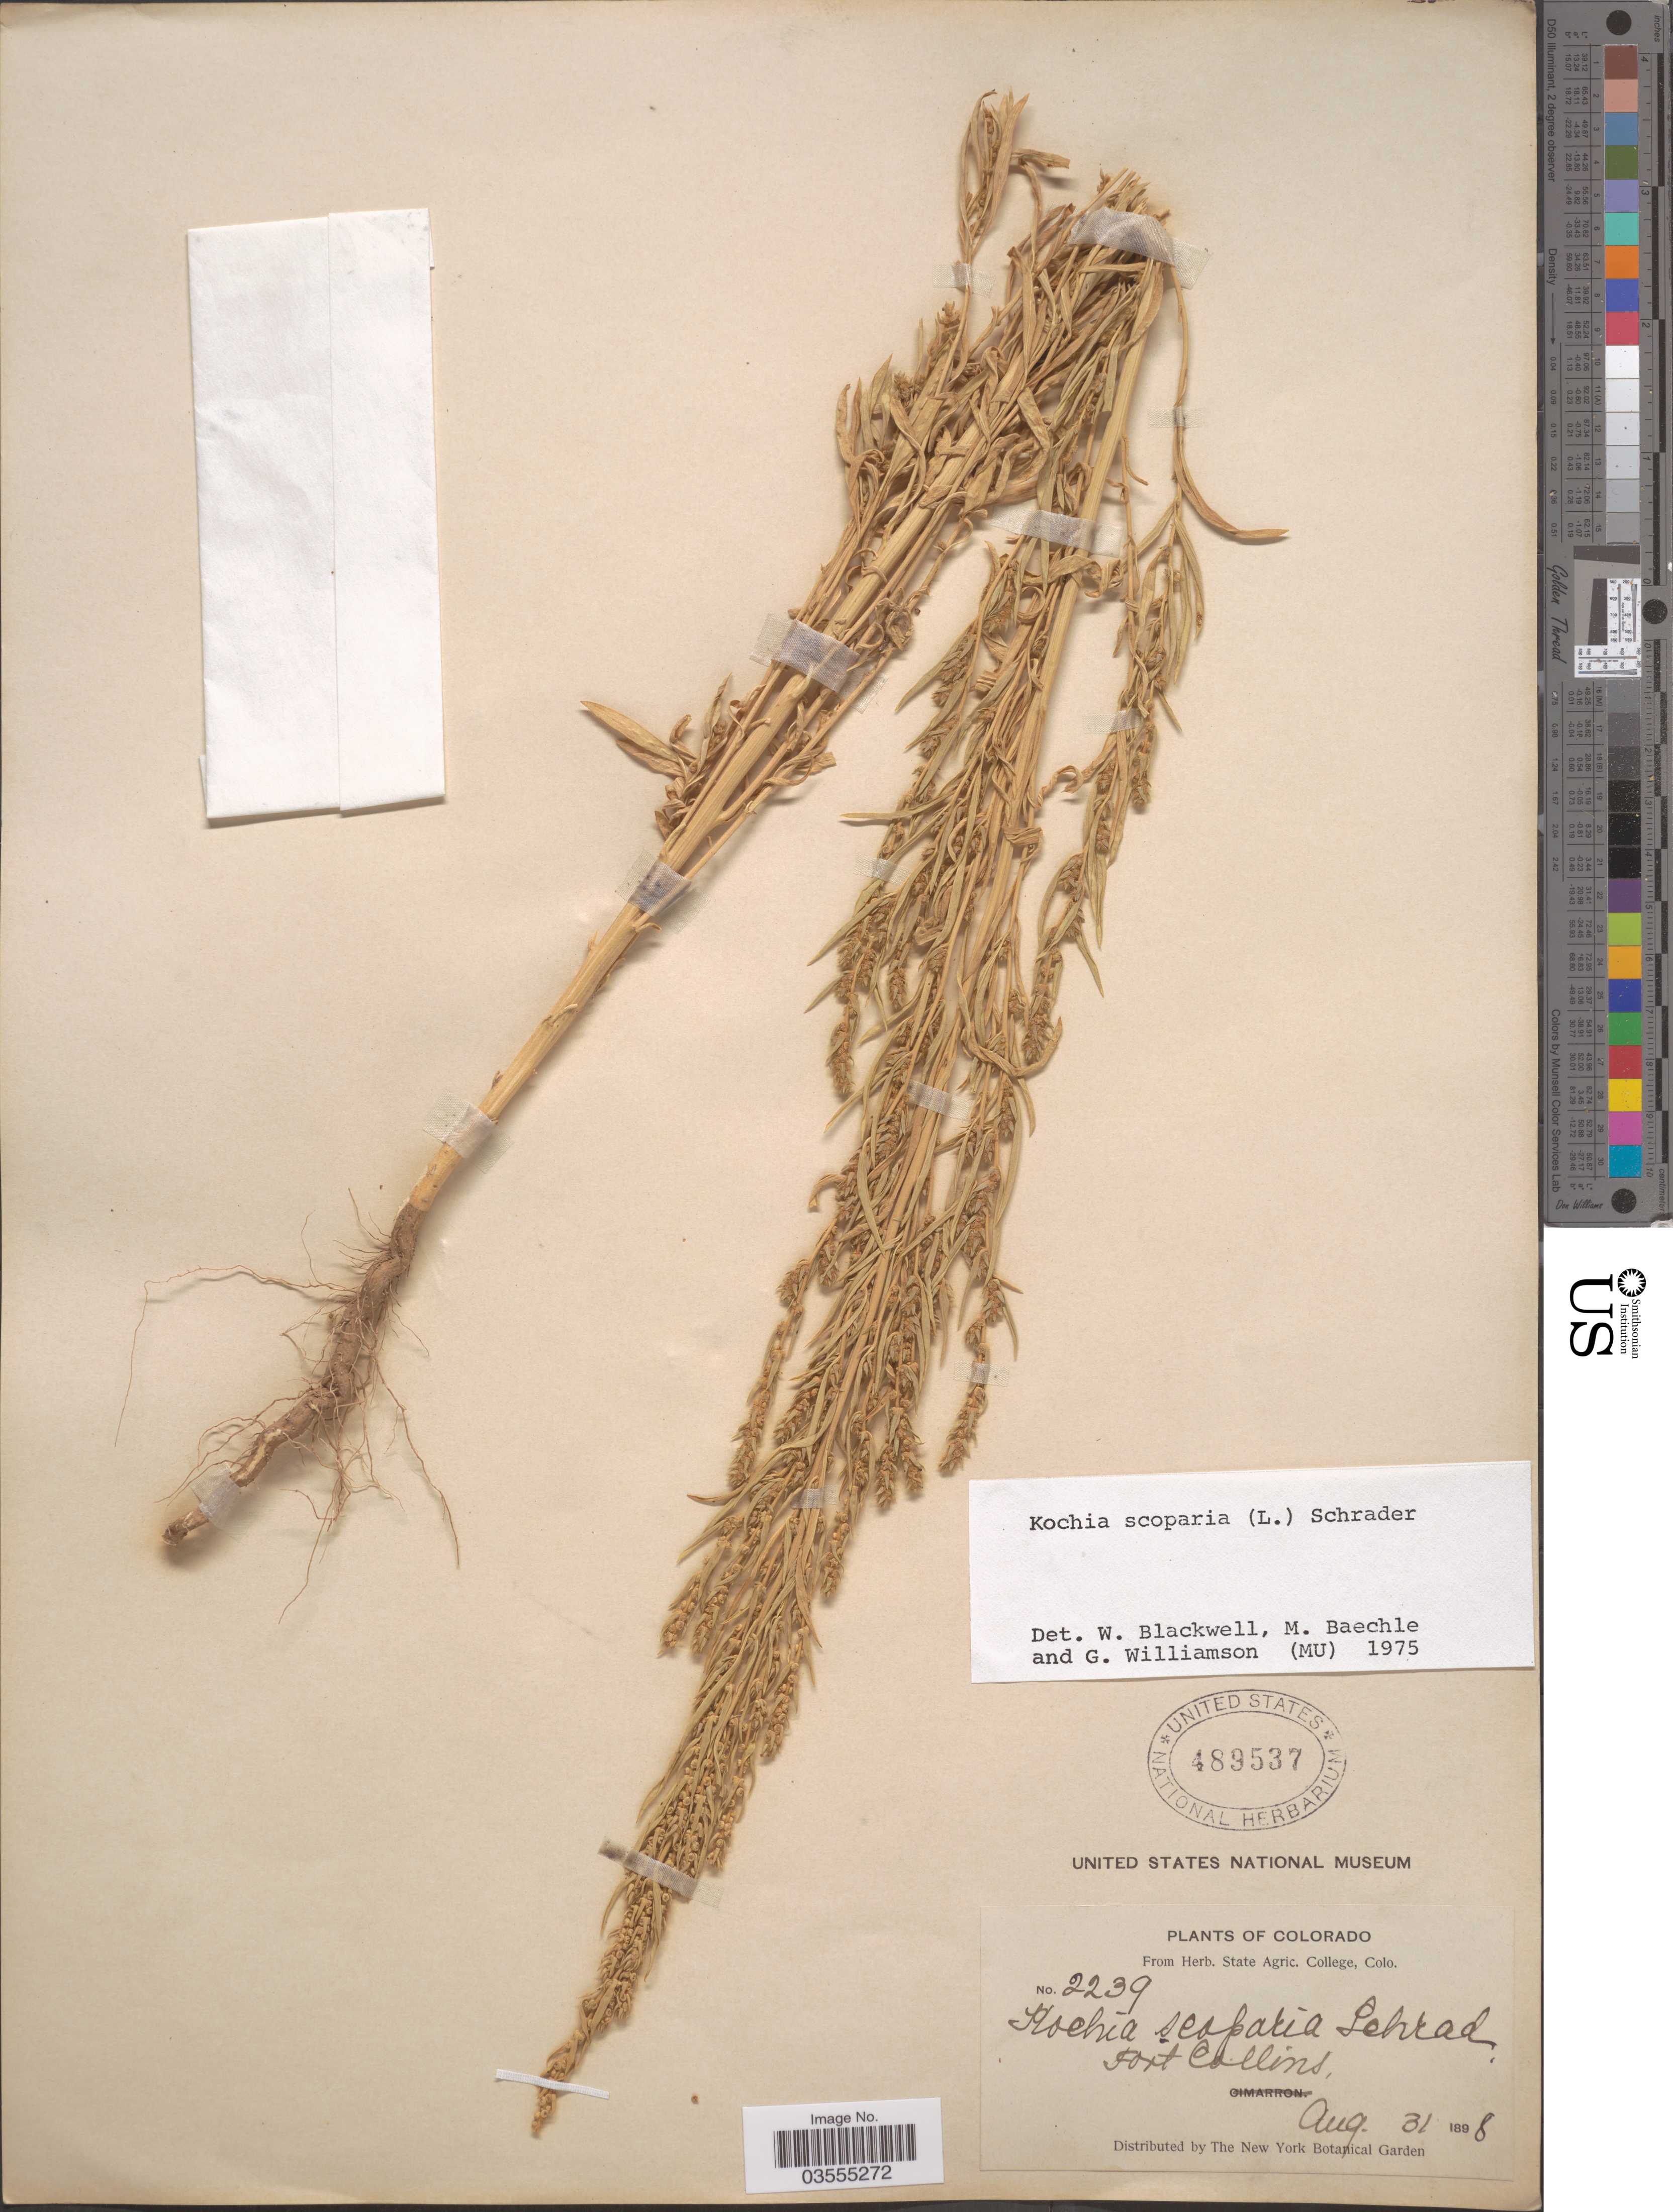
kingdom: Plantae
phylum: Tracheophyta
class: Magnoliopsida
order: Caryophyllales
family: Amaranthaceae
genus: Bassia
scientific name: Bassia scoparia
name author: (L.) Voss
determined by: U.S. National Herbarium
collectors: ex herb. State Agric. College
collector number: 2239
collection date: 1898-08-31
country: United States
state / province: Colorado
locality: Fort Collins.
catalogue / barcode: US 489537